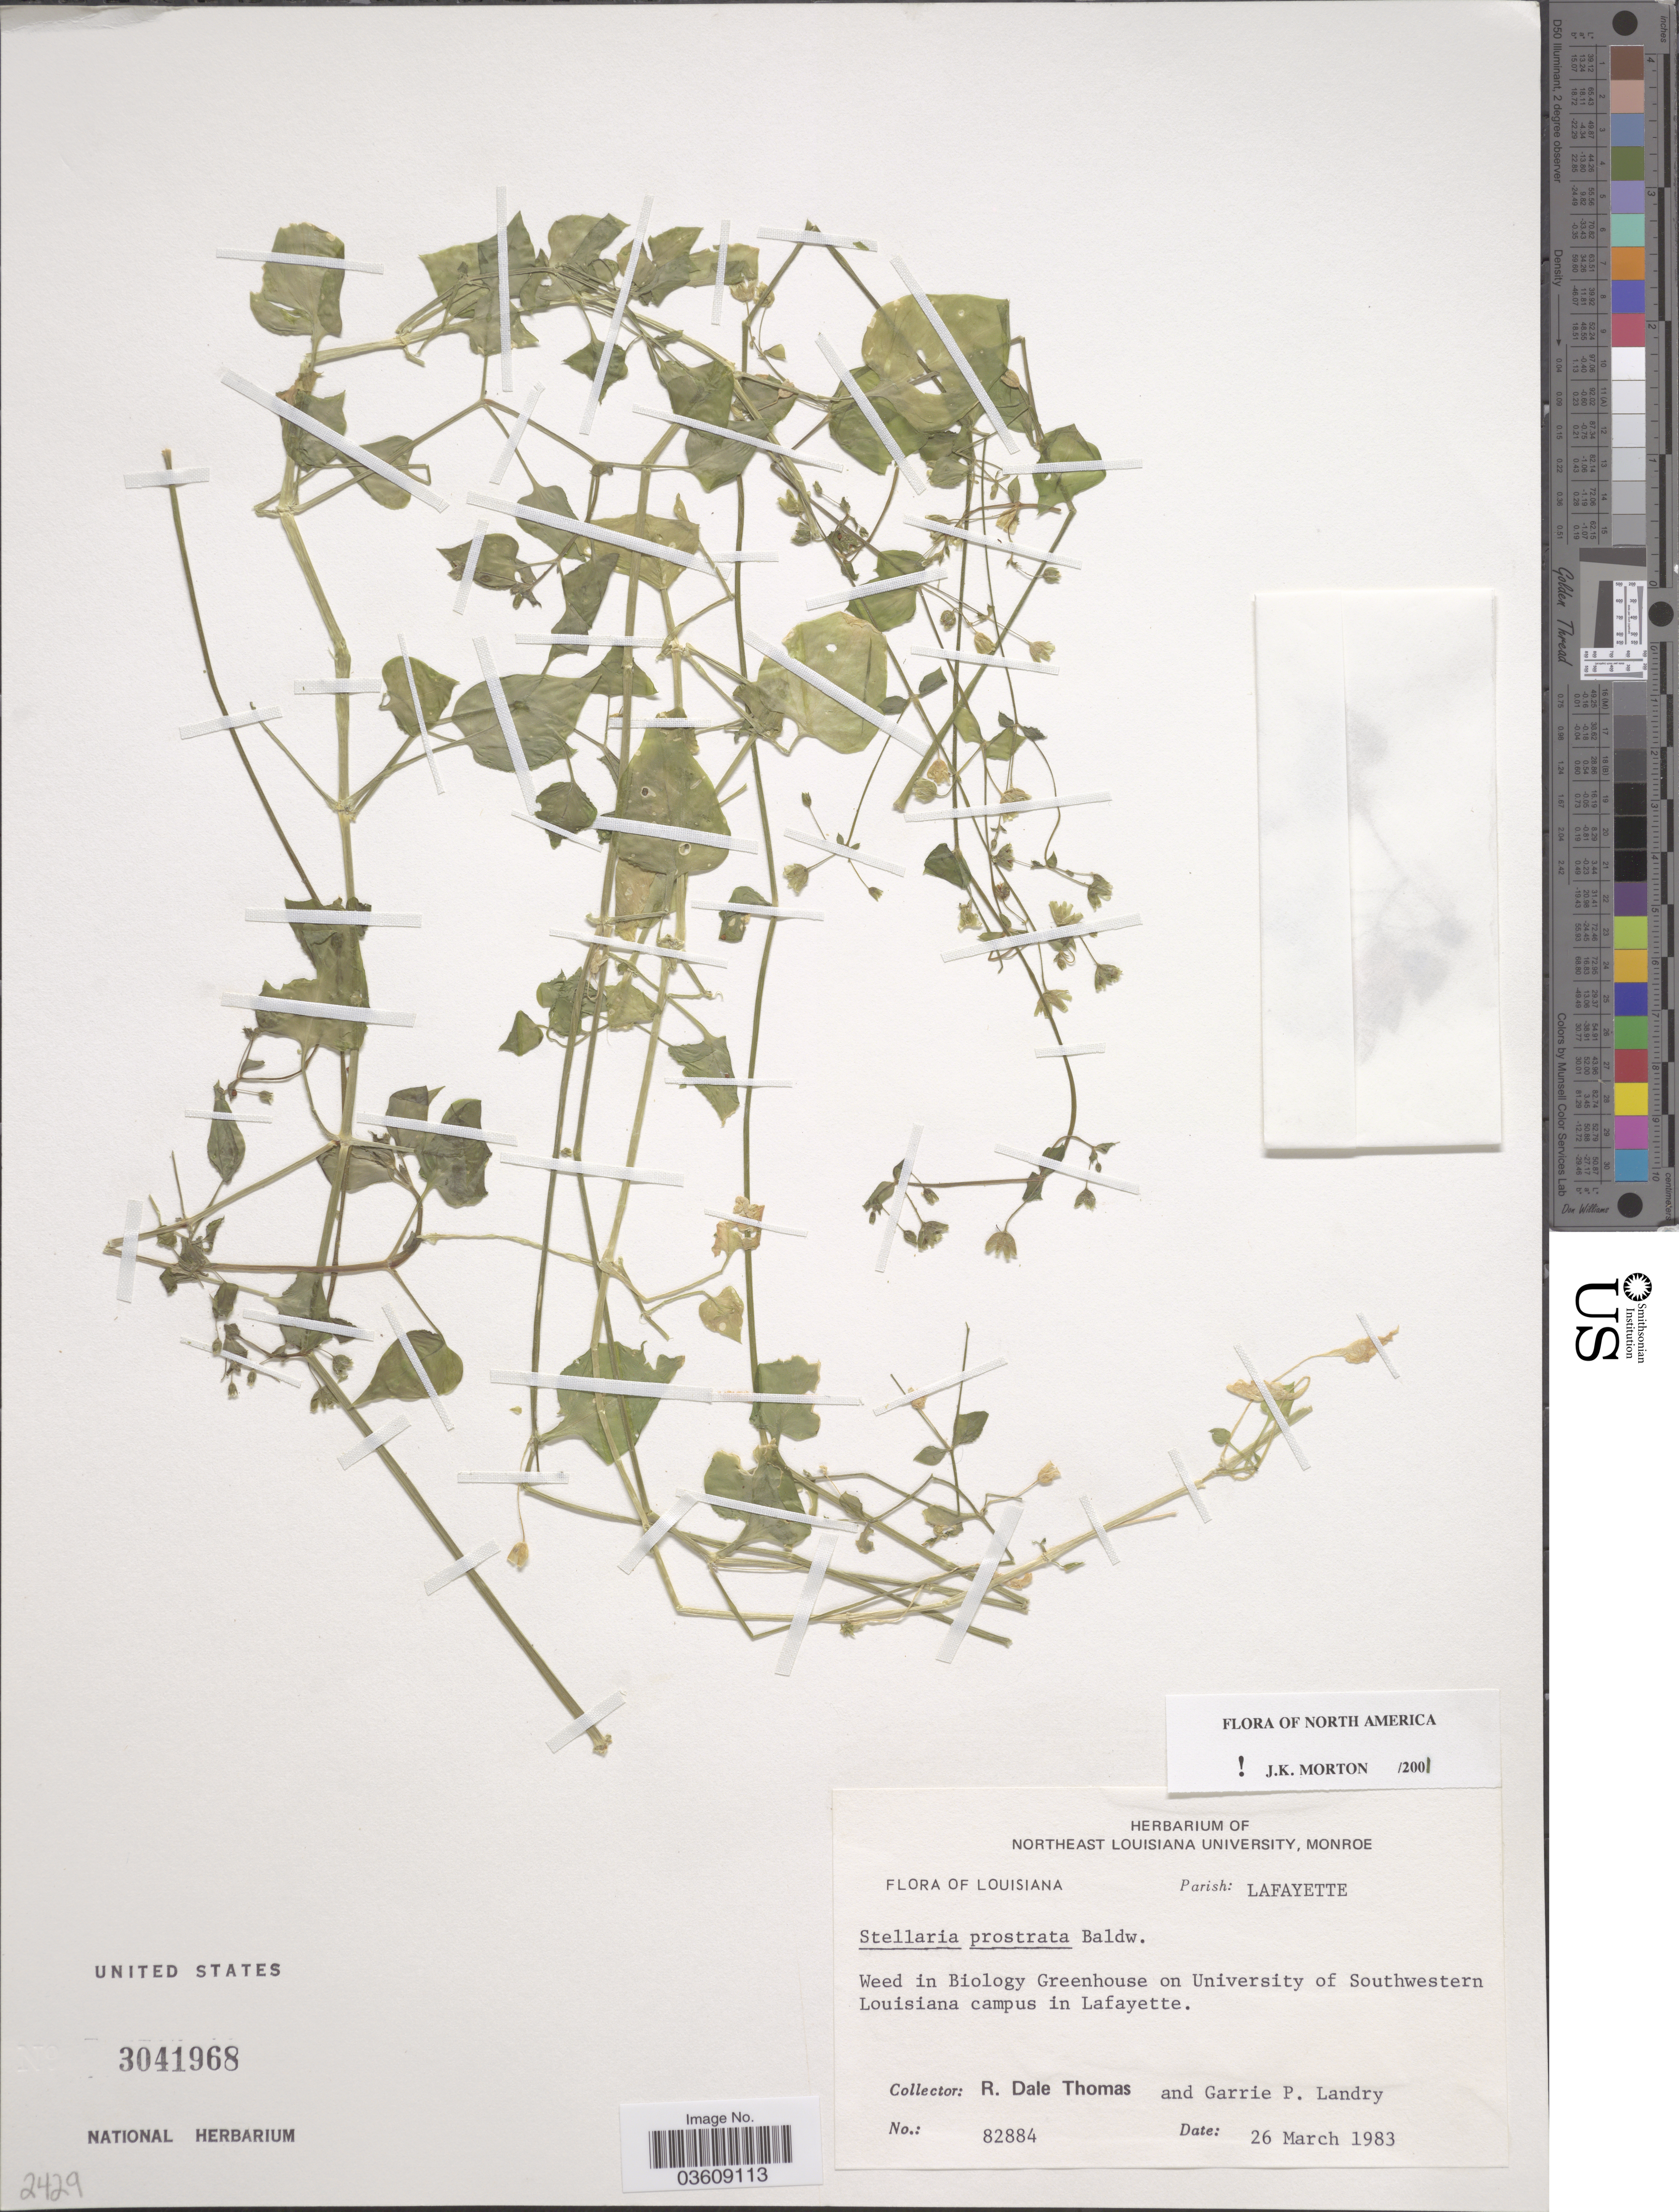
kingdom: Plantae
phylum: Tracheophyta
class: Magnoliopsida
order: Caryophyllales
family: Caryophyllaceae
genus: Stellaria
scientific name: Stellaria prostrata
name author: Baldwin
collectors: R. Thomas & G. P. Landry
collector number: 82884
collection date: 1983-03-26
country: United States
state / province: Louisiana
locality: Parish: Lafayette. In Biology Greenhouse on University of Southwestern Louisiana campus in Lafayette.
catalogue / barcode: US 3041968